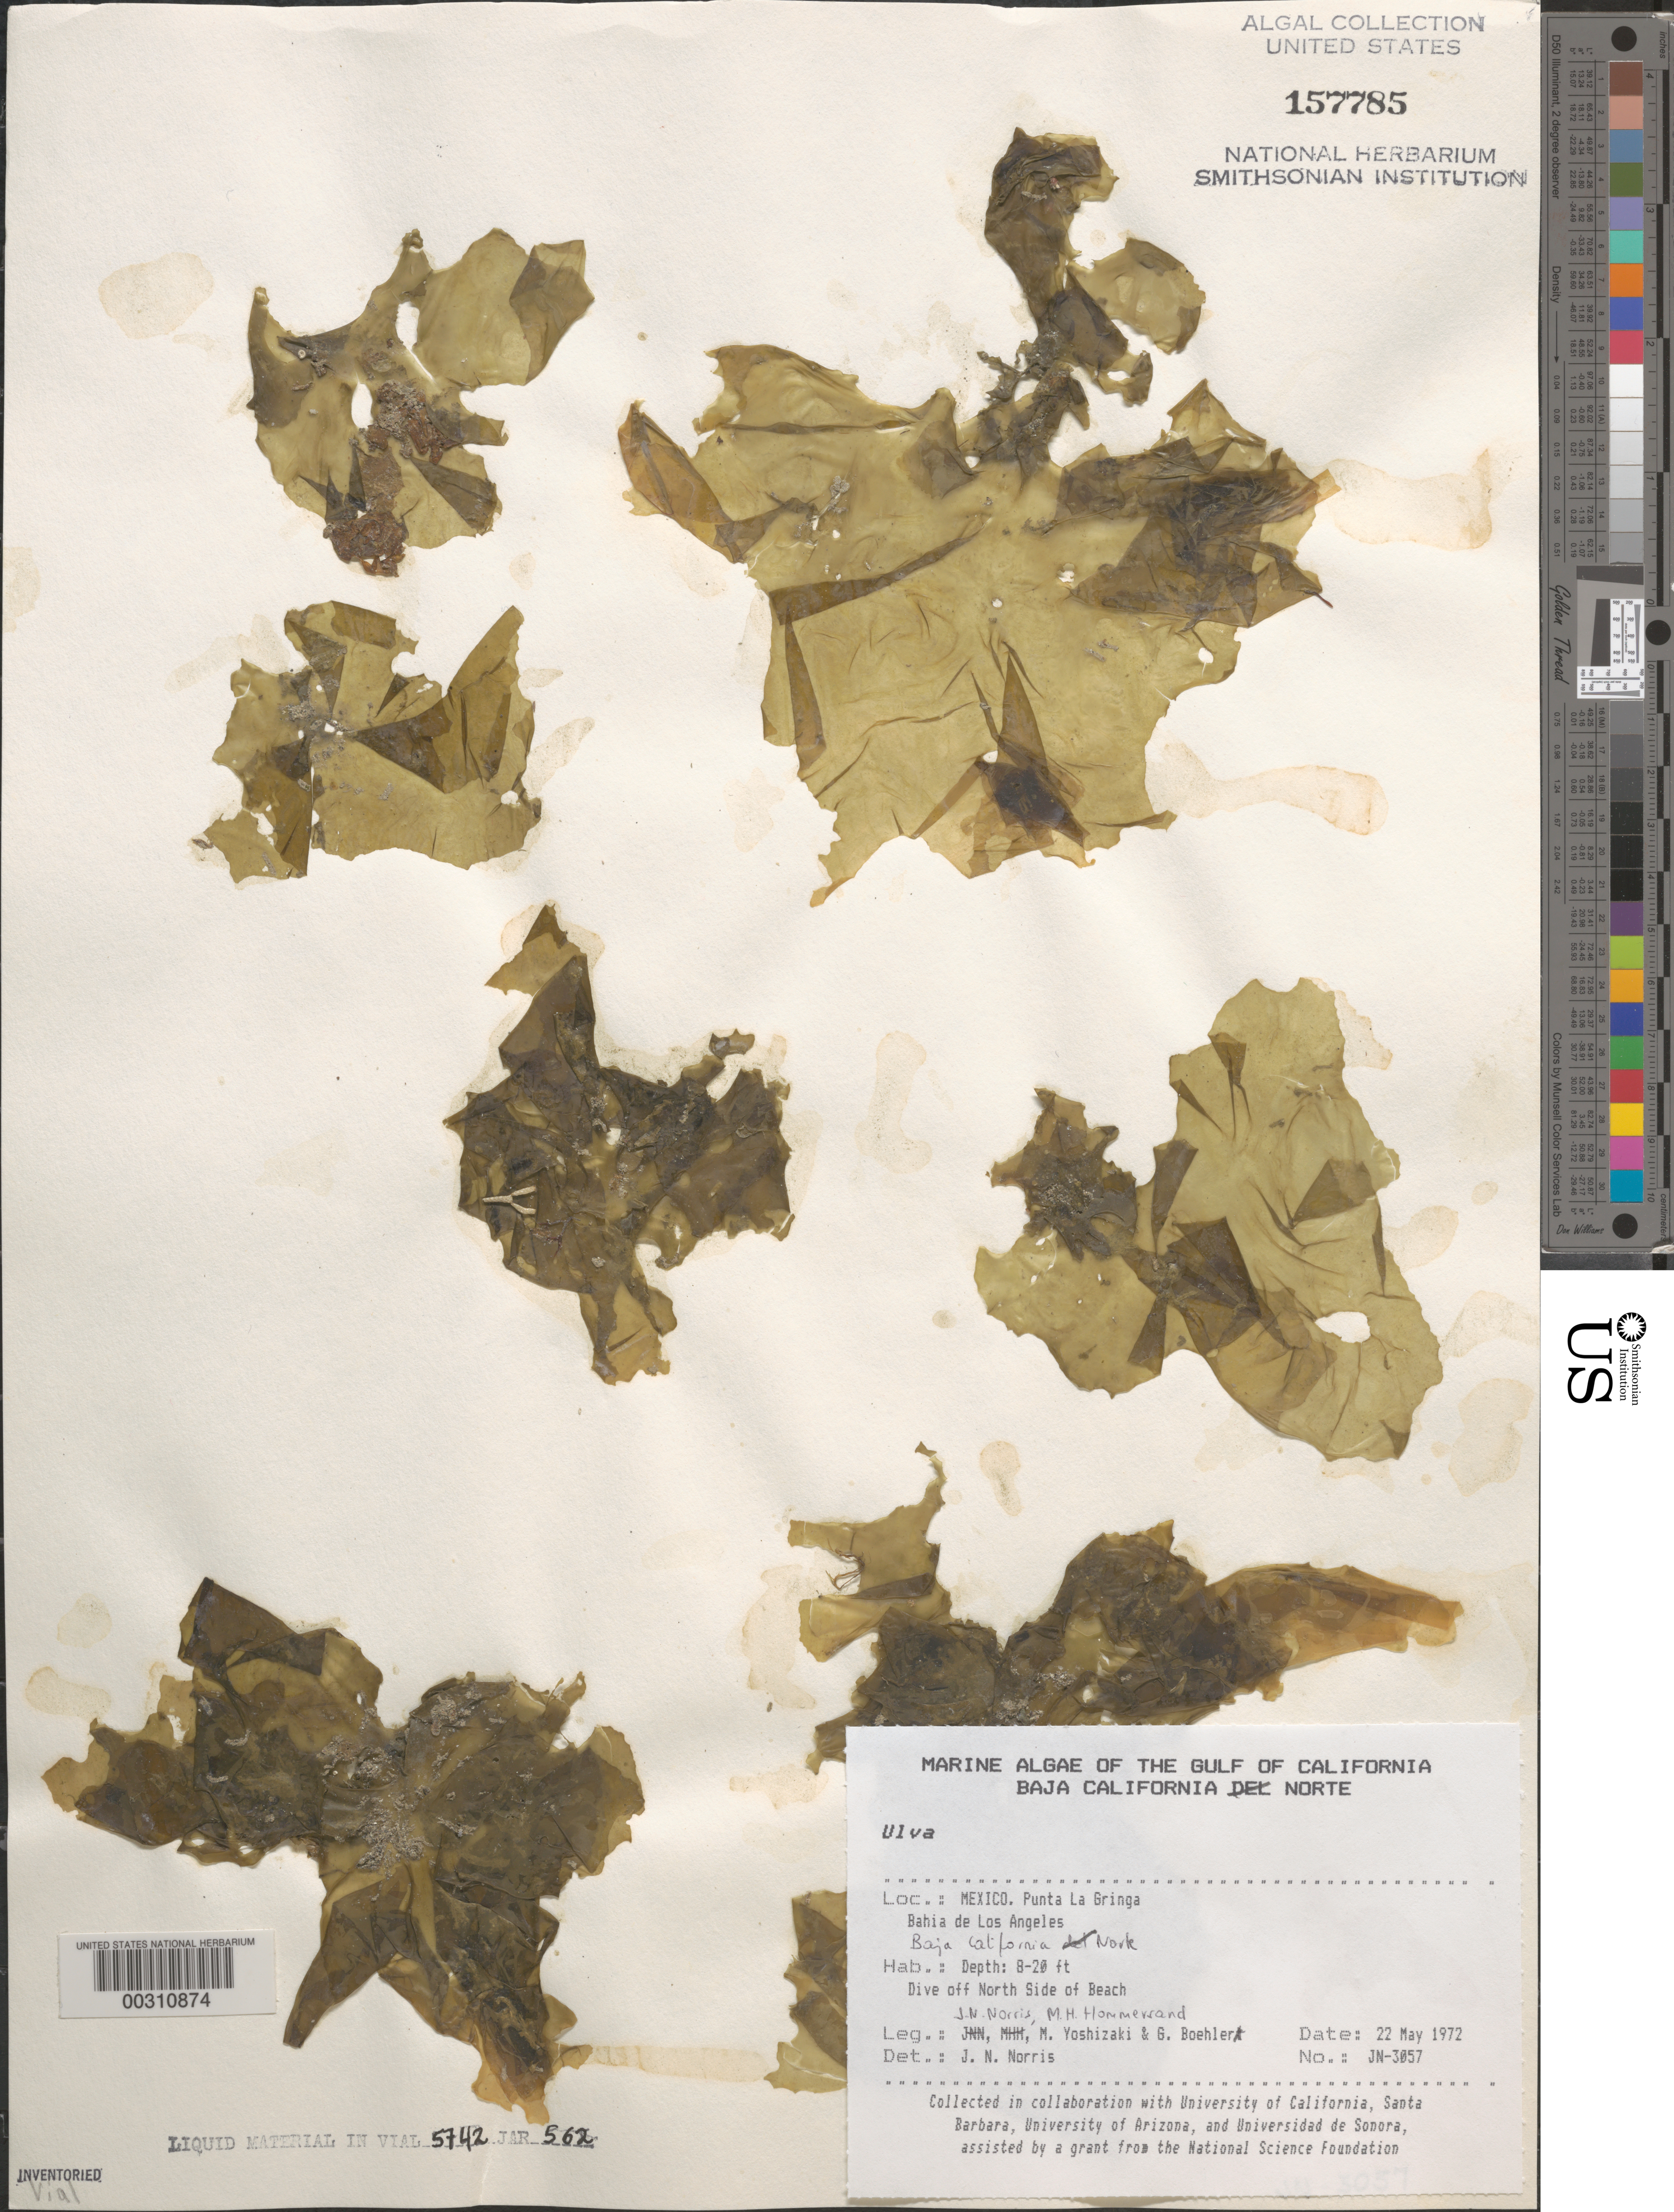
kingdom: Plantae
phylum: Chlorophyta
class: Ulvophyceae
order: Ulvales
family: Ulvaceae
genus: Ulva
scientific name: Ulva sp.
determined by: Norris, James N.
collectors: J. N. Norris, M. H. Hommersand, M. Yoshizaki & G. Boehlert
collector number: JN-3057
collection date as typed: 22 May 1972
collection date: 1972-05-22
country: Mexico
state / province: Baja California Norte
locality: Punta La Gringa, Bahia de los Angeles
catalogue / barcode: US 157785